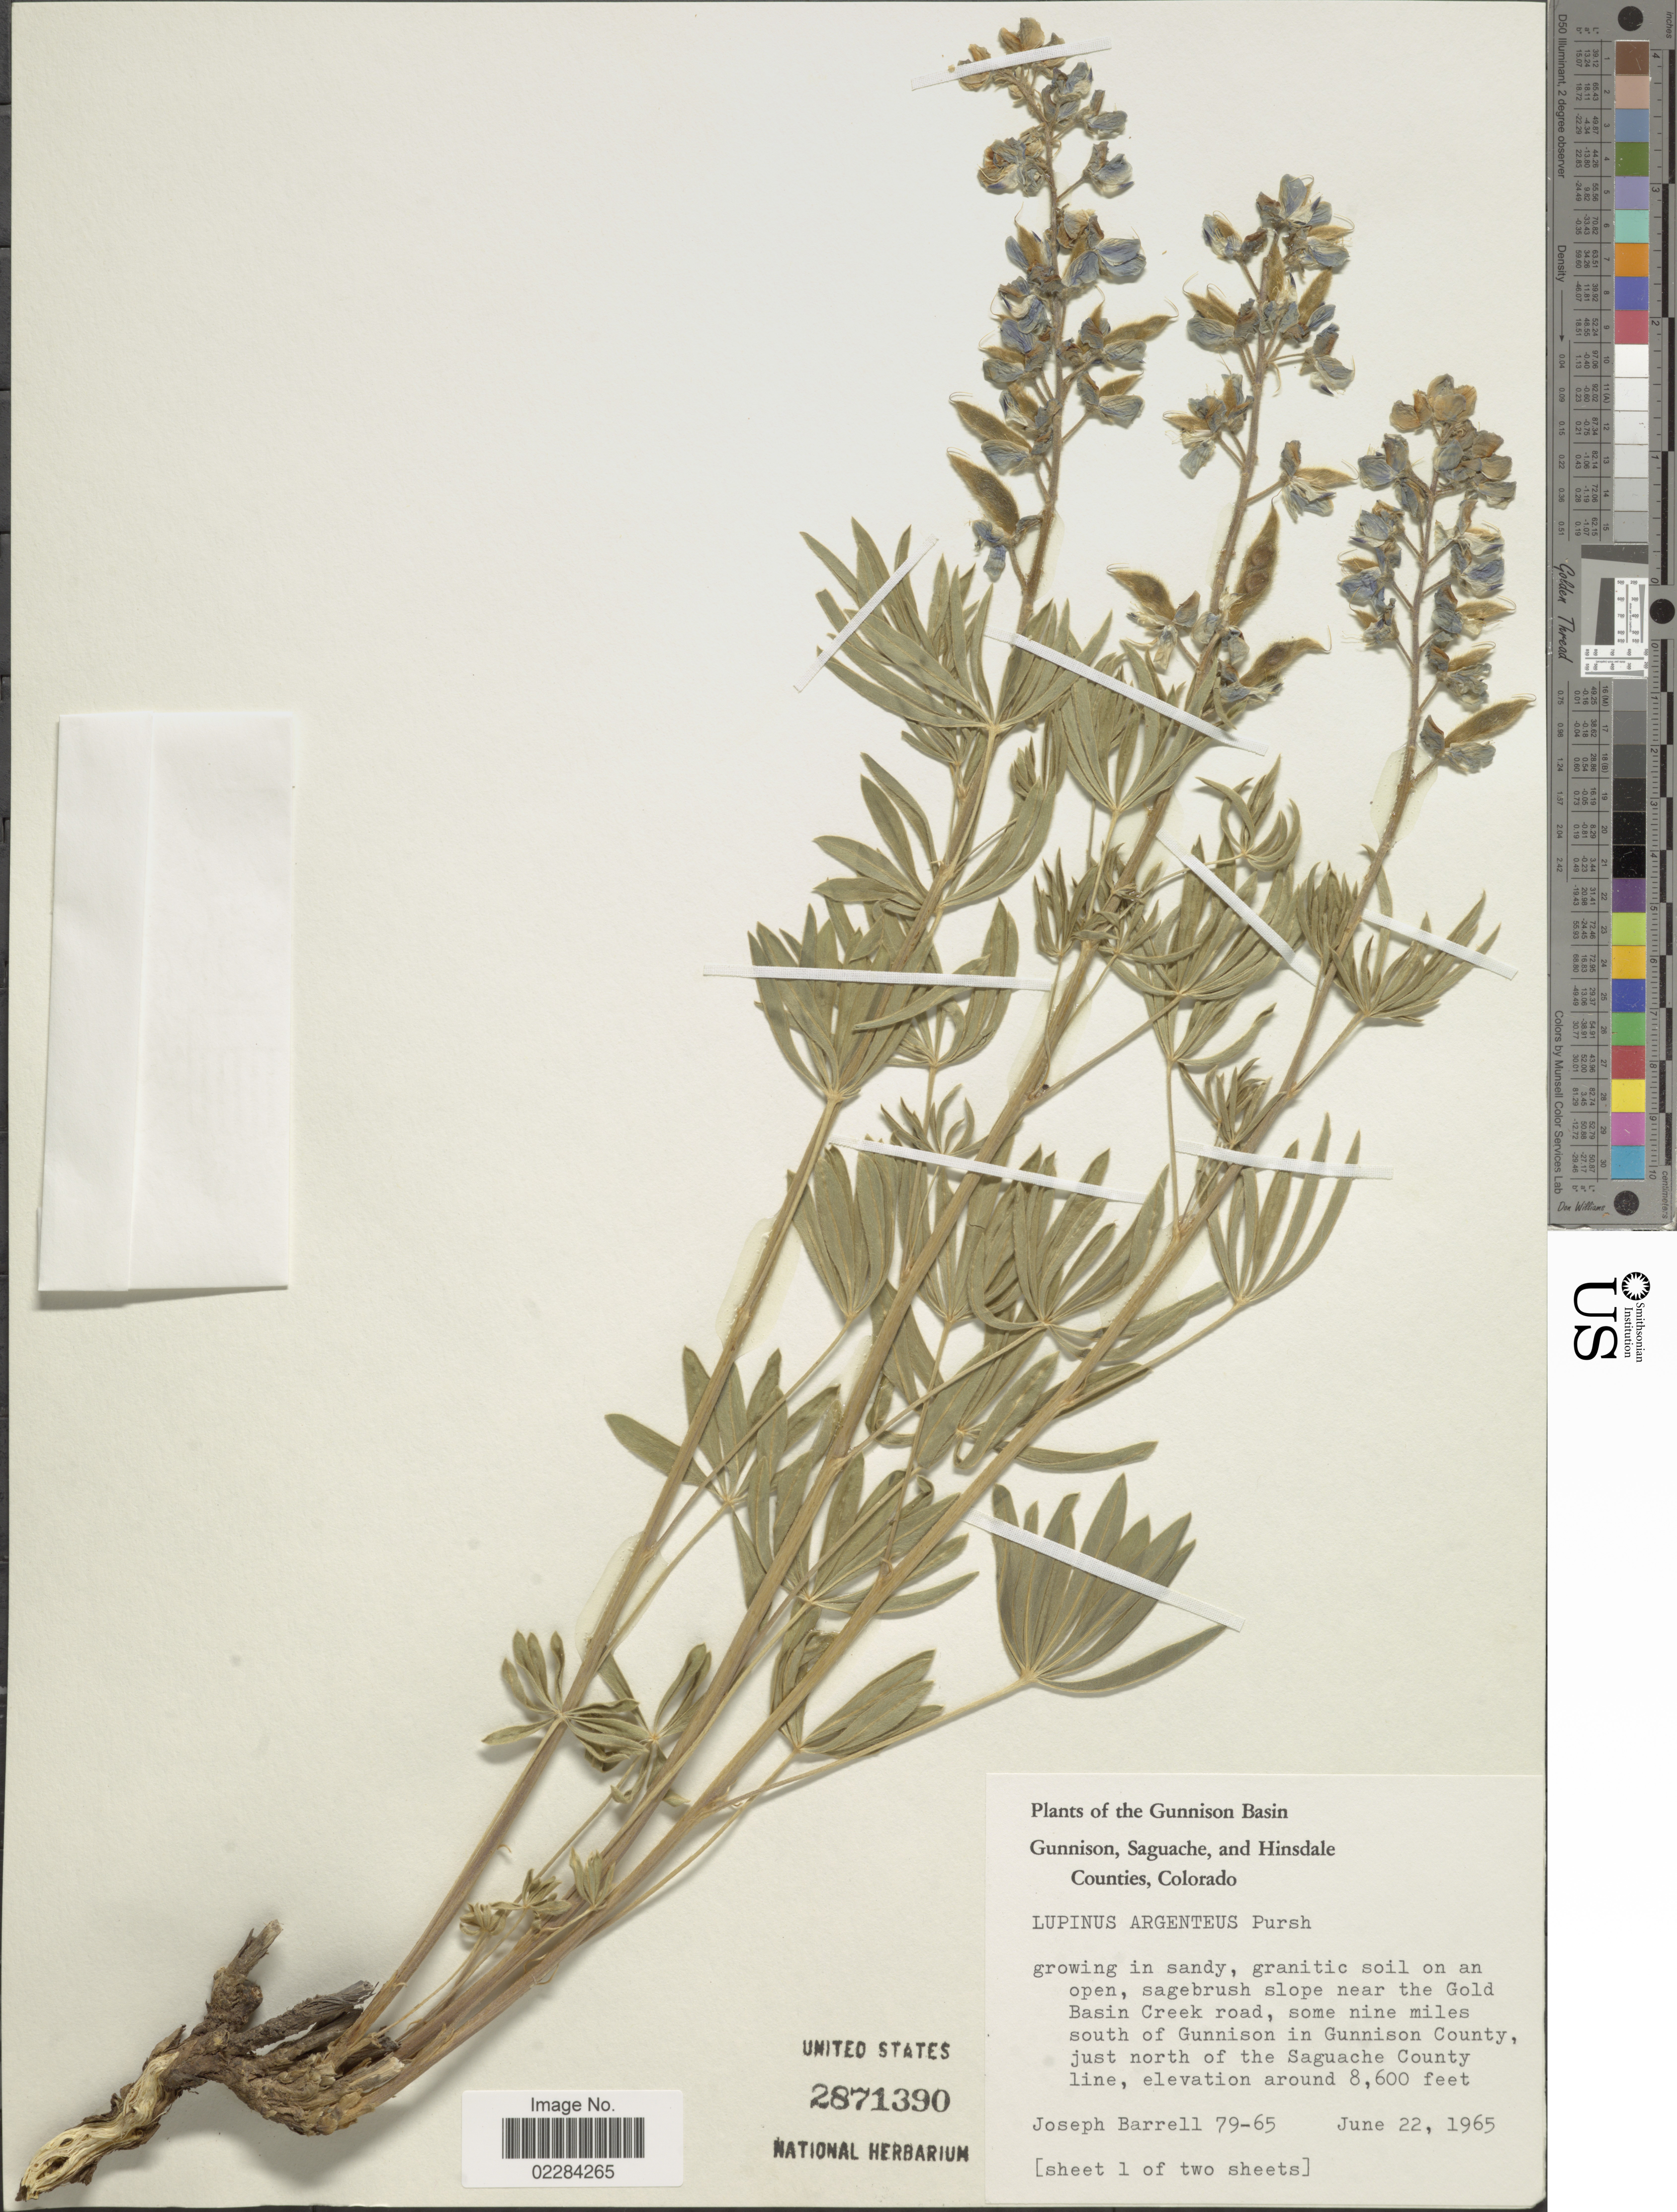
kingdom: Plantae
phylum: Tracheophyta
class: Magnoliopsida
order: Fabales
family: Fabaceae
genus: Lupinus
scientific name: Lupinus argenteus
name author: Pursh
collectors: J. Barrell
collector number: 79-65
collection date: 1965-06-22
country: United States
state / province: Colorado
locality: Gunnison Bay. Gunnison, Saguache, and Hinsdale Counties. growing in sandy, granatic soil on an open, sagebrush slope near the Gold Basin Creek road, some nine miles south of Gunnison in Gunnison County, just north of the Saguache County line.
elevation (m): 2621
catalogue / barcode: US 2871390